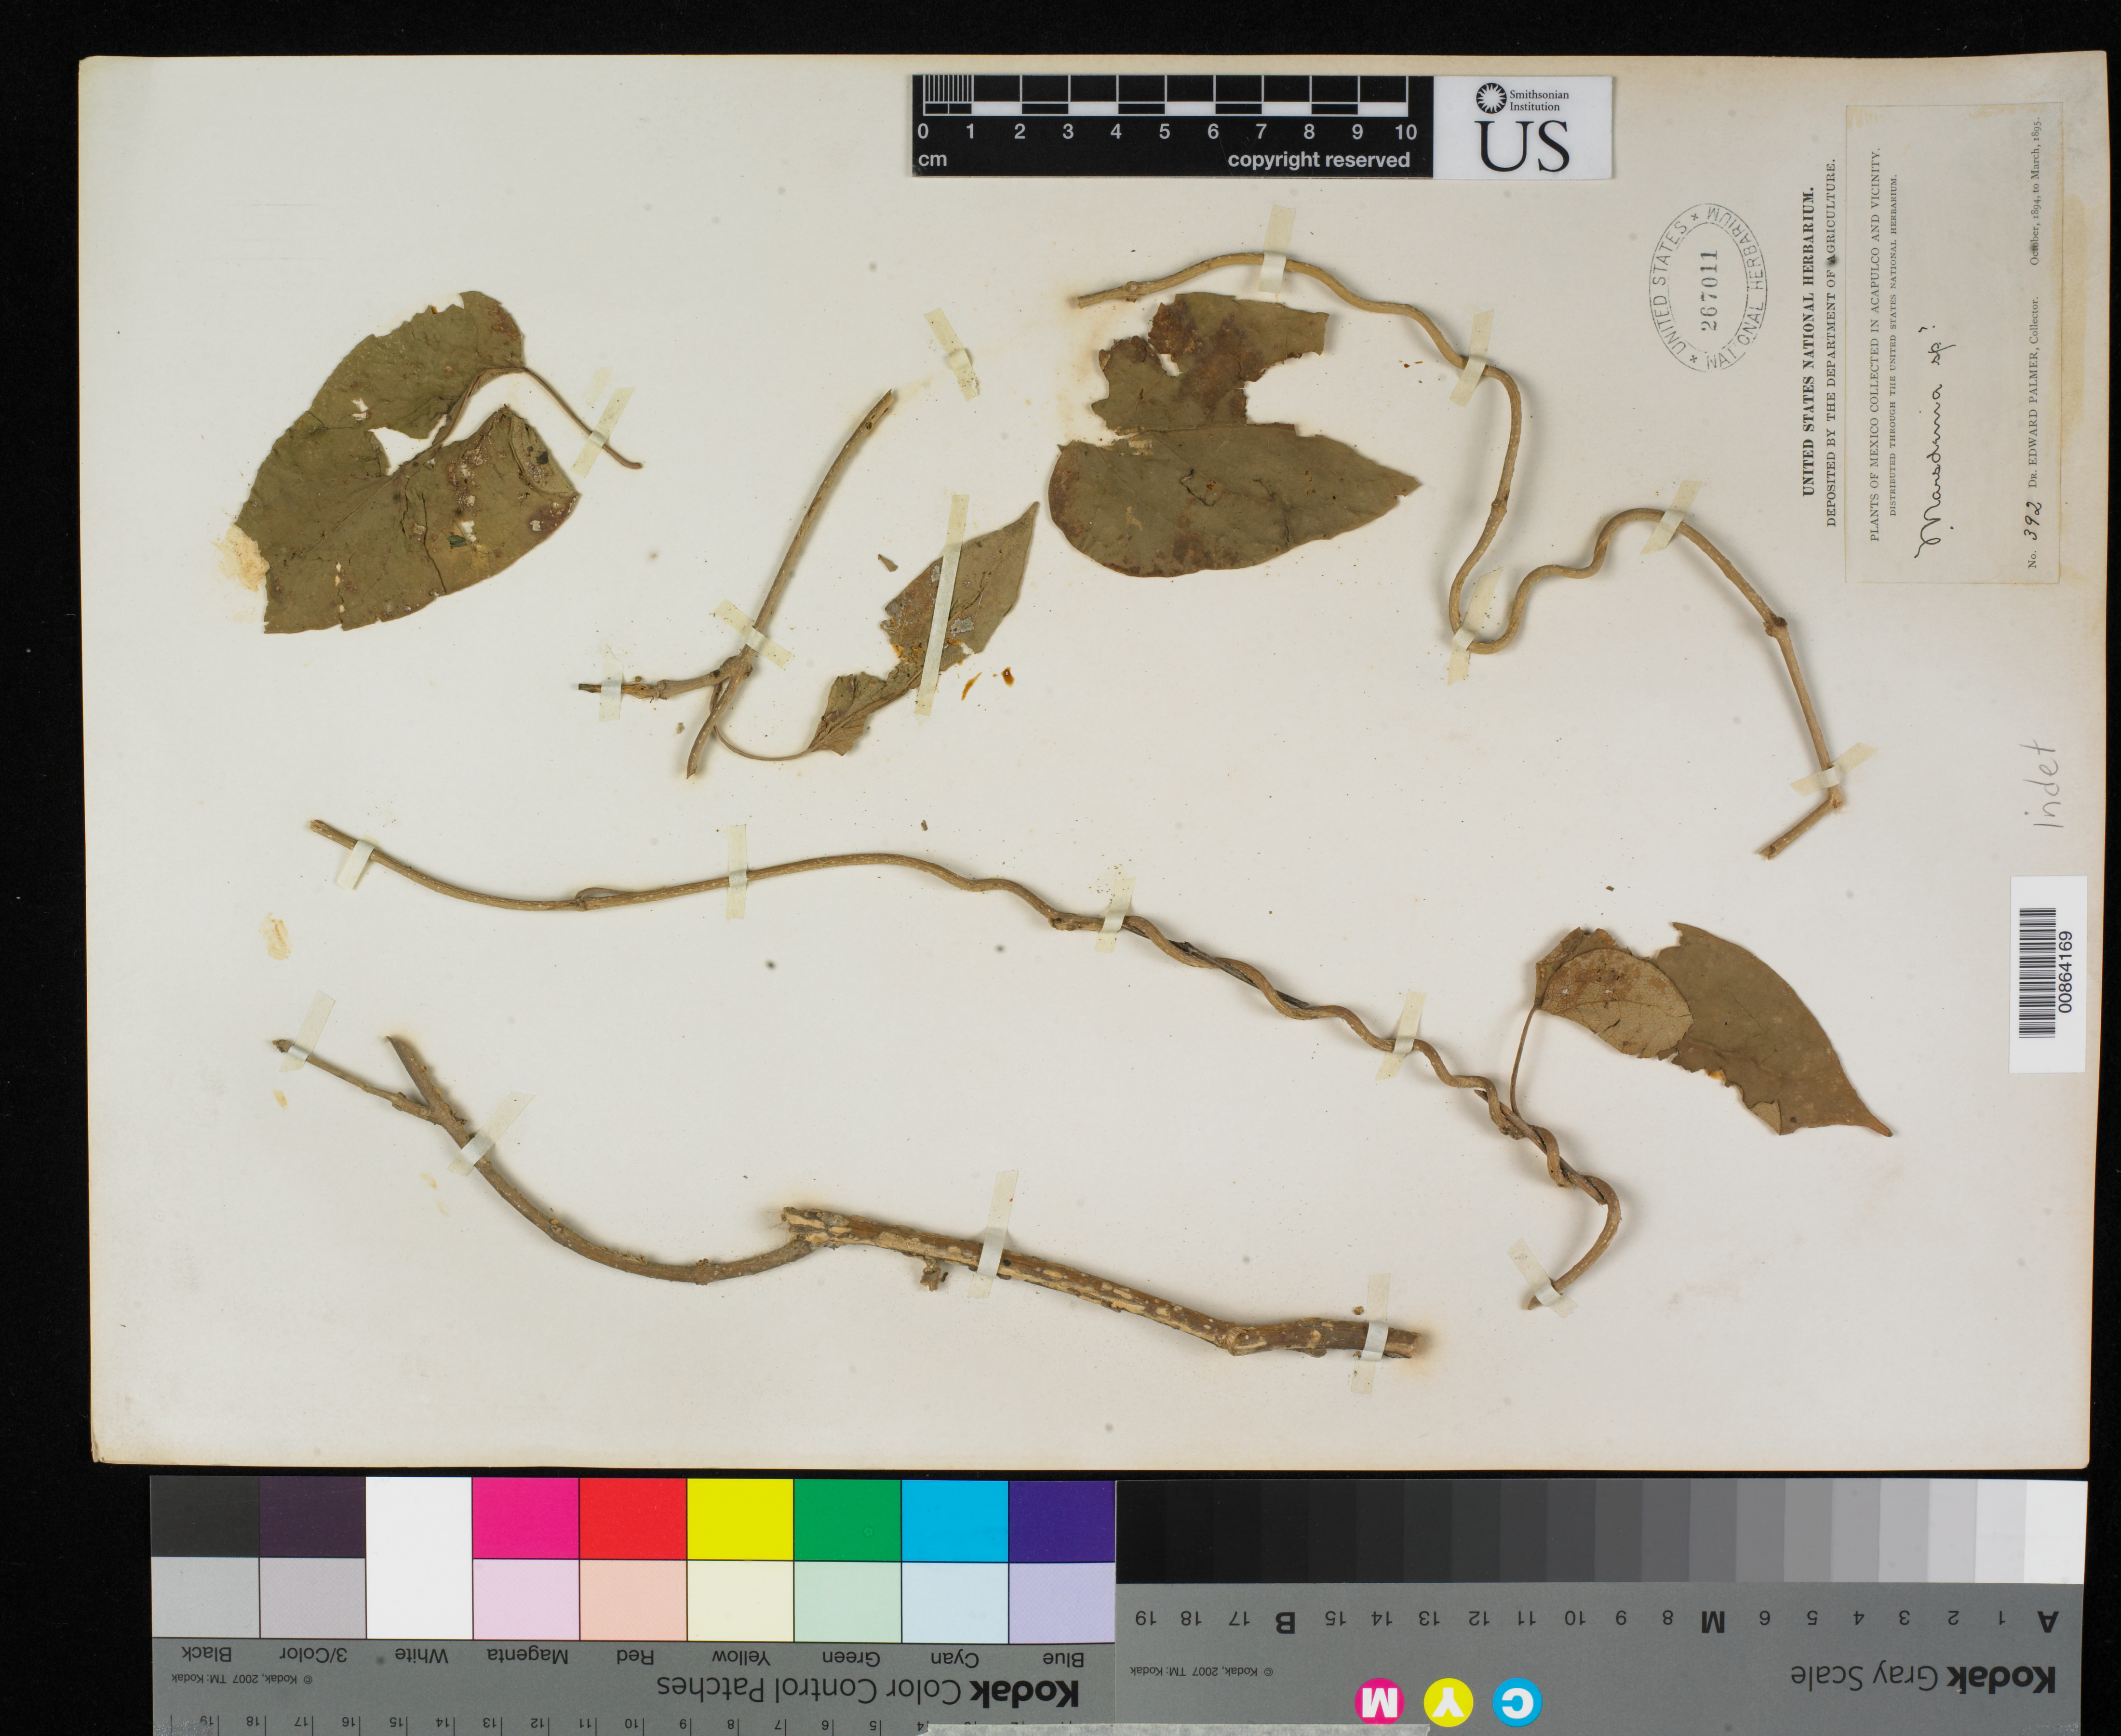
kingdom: Plantae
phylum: Tracheophyta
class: Magnoliopsida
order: Gentianales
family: Apocynaceae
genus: Marsdenia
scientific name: Marsdenia sp.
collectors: E. Palmer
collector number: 392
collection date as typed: Oct 1894 to -- Mar 1895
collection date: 1894-10/1895-03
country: Mexico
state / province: Guerrero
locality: Acapulco, Guerrero and vicinity.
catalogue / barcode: US 267011